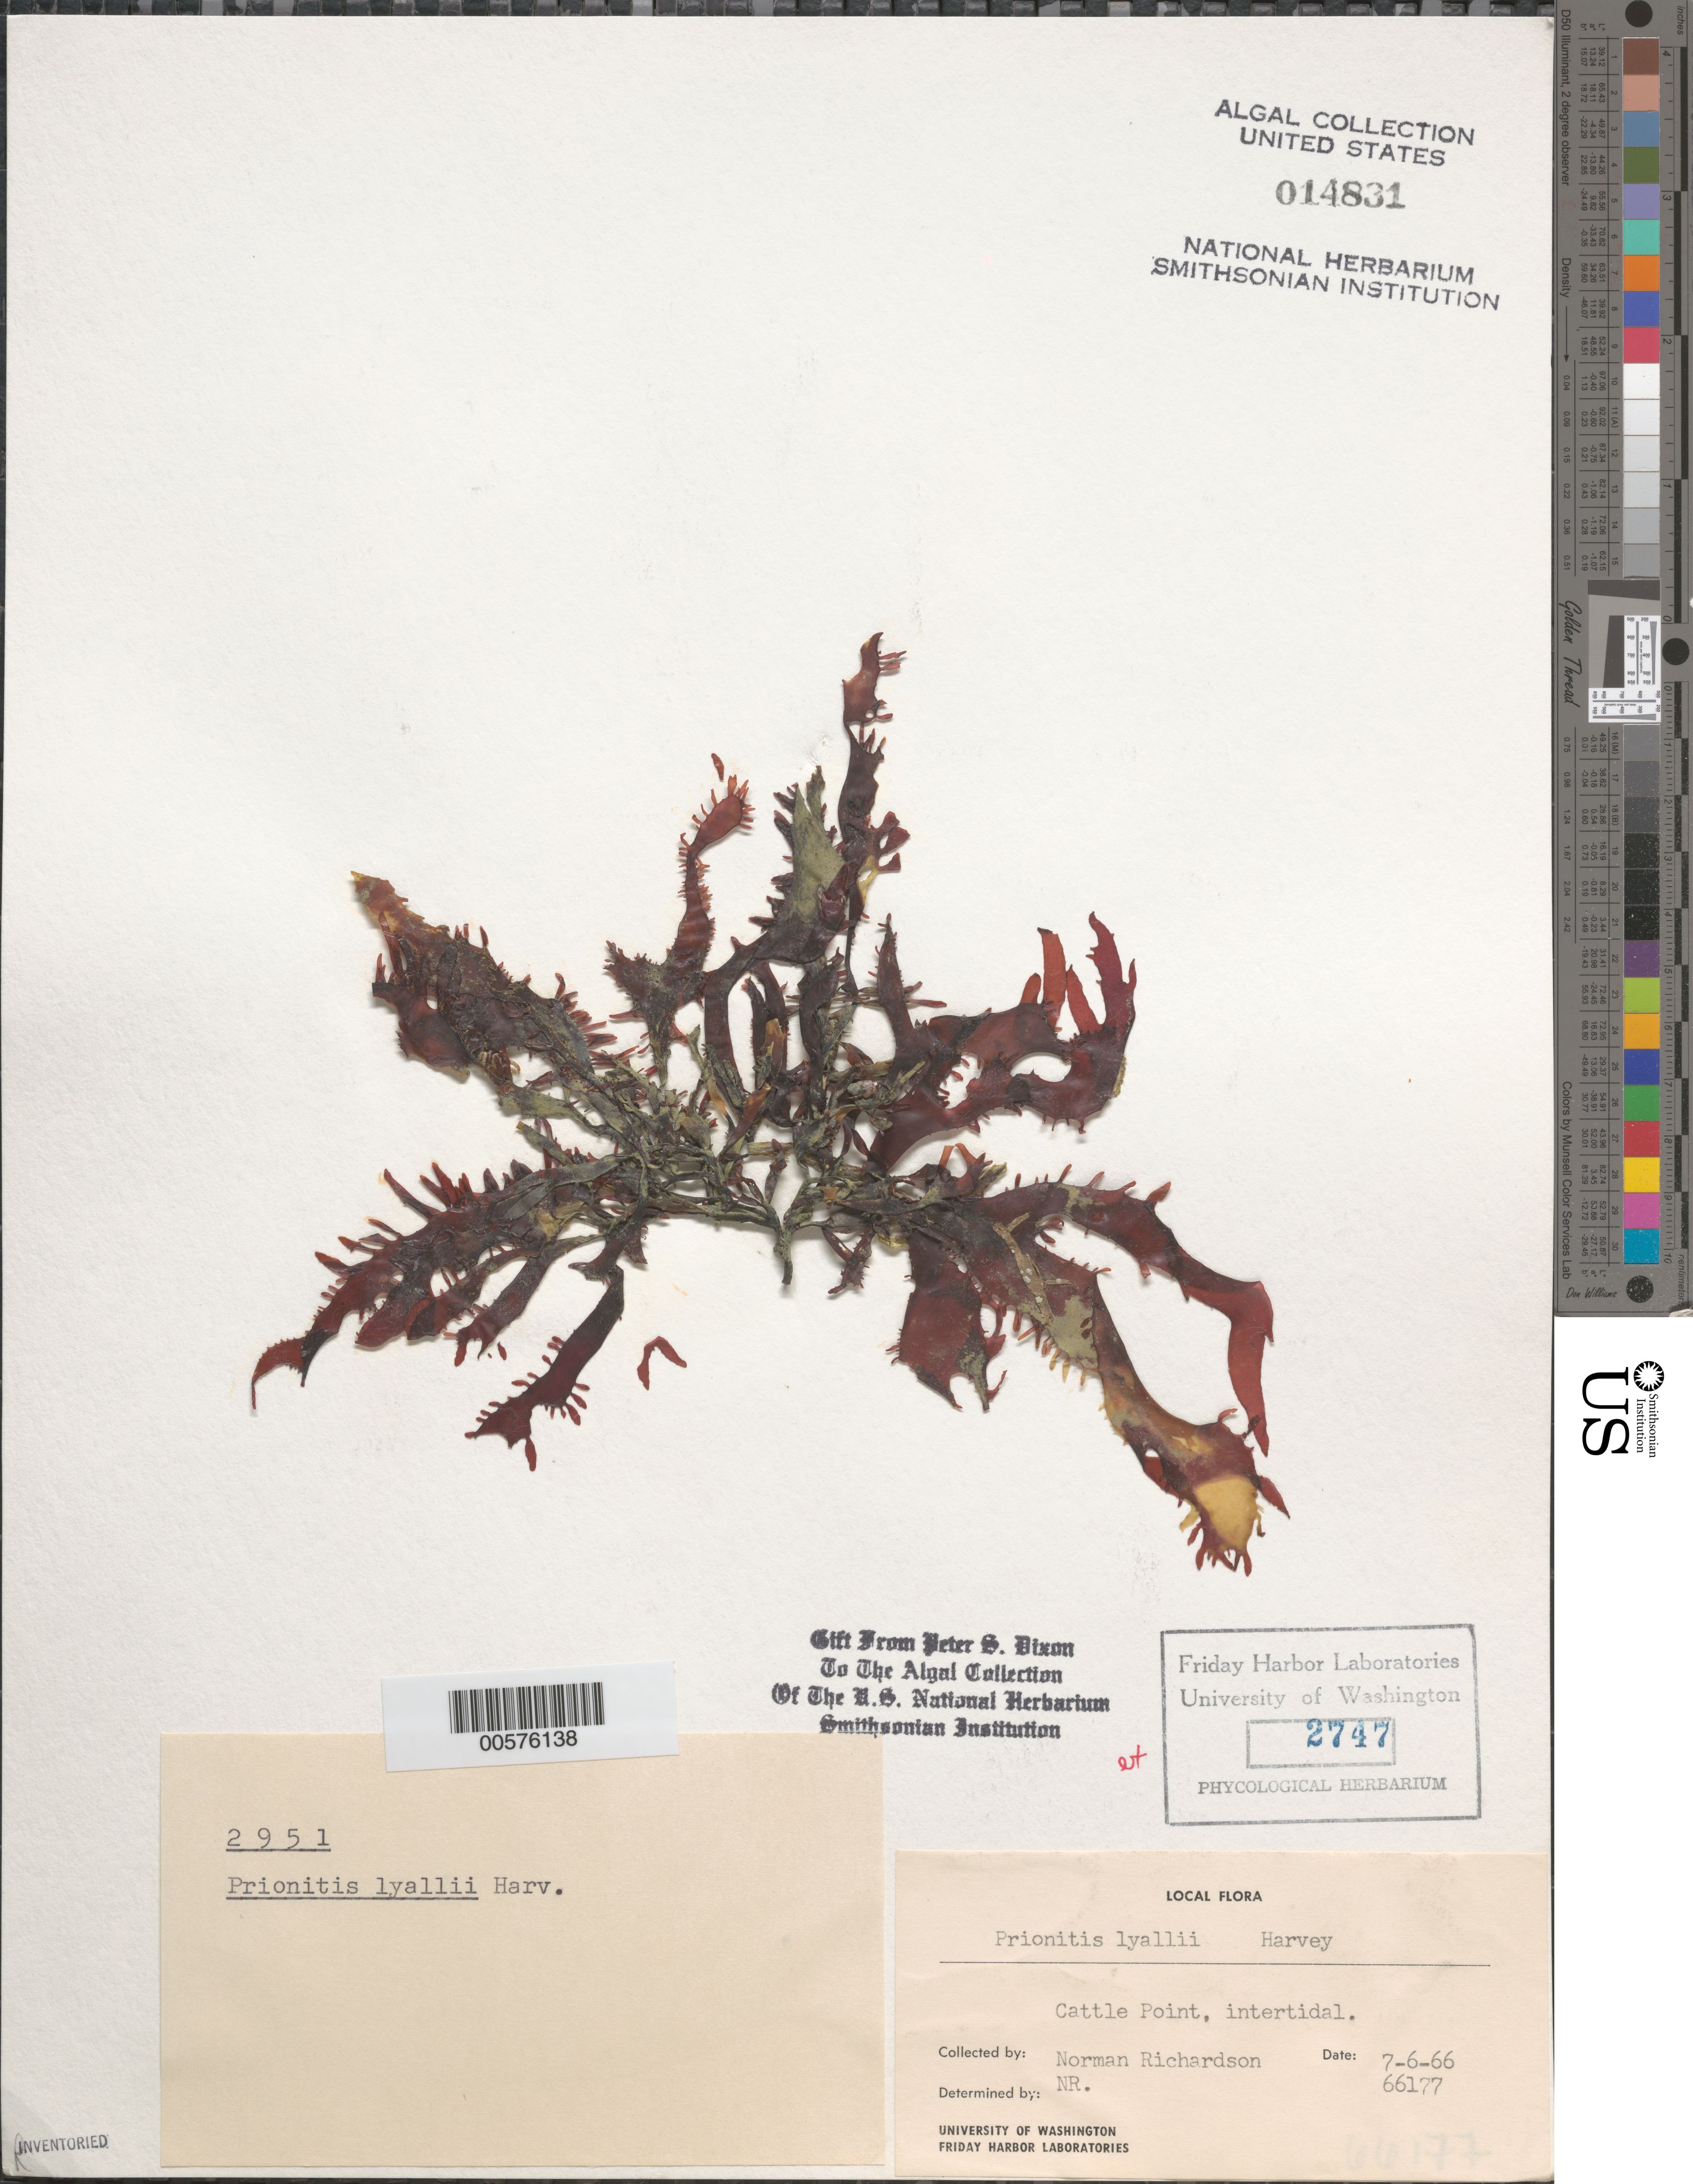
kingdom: Plantae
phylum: Rhodophyta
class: Florideophyceae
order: Cryptonemiales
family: Cryptonemiaceae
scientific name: Prionitis sternbergii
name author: (C. Agardh) J. Agardh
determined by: Algae name updating Project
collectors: N. Richardson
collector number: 66177 & PSD 2951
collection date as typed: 07 Jun 1966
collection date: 1966-06-07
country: United States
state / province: Washington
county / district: San Juan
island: San Juan Island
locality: Cattle Point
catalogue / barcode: US 14831